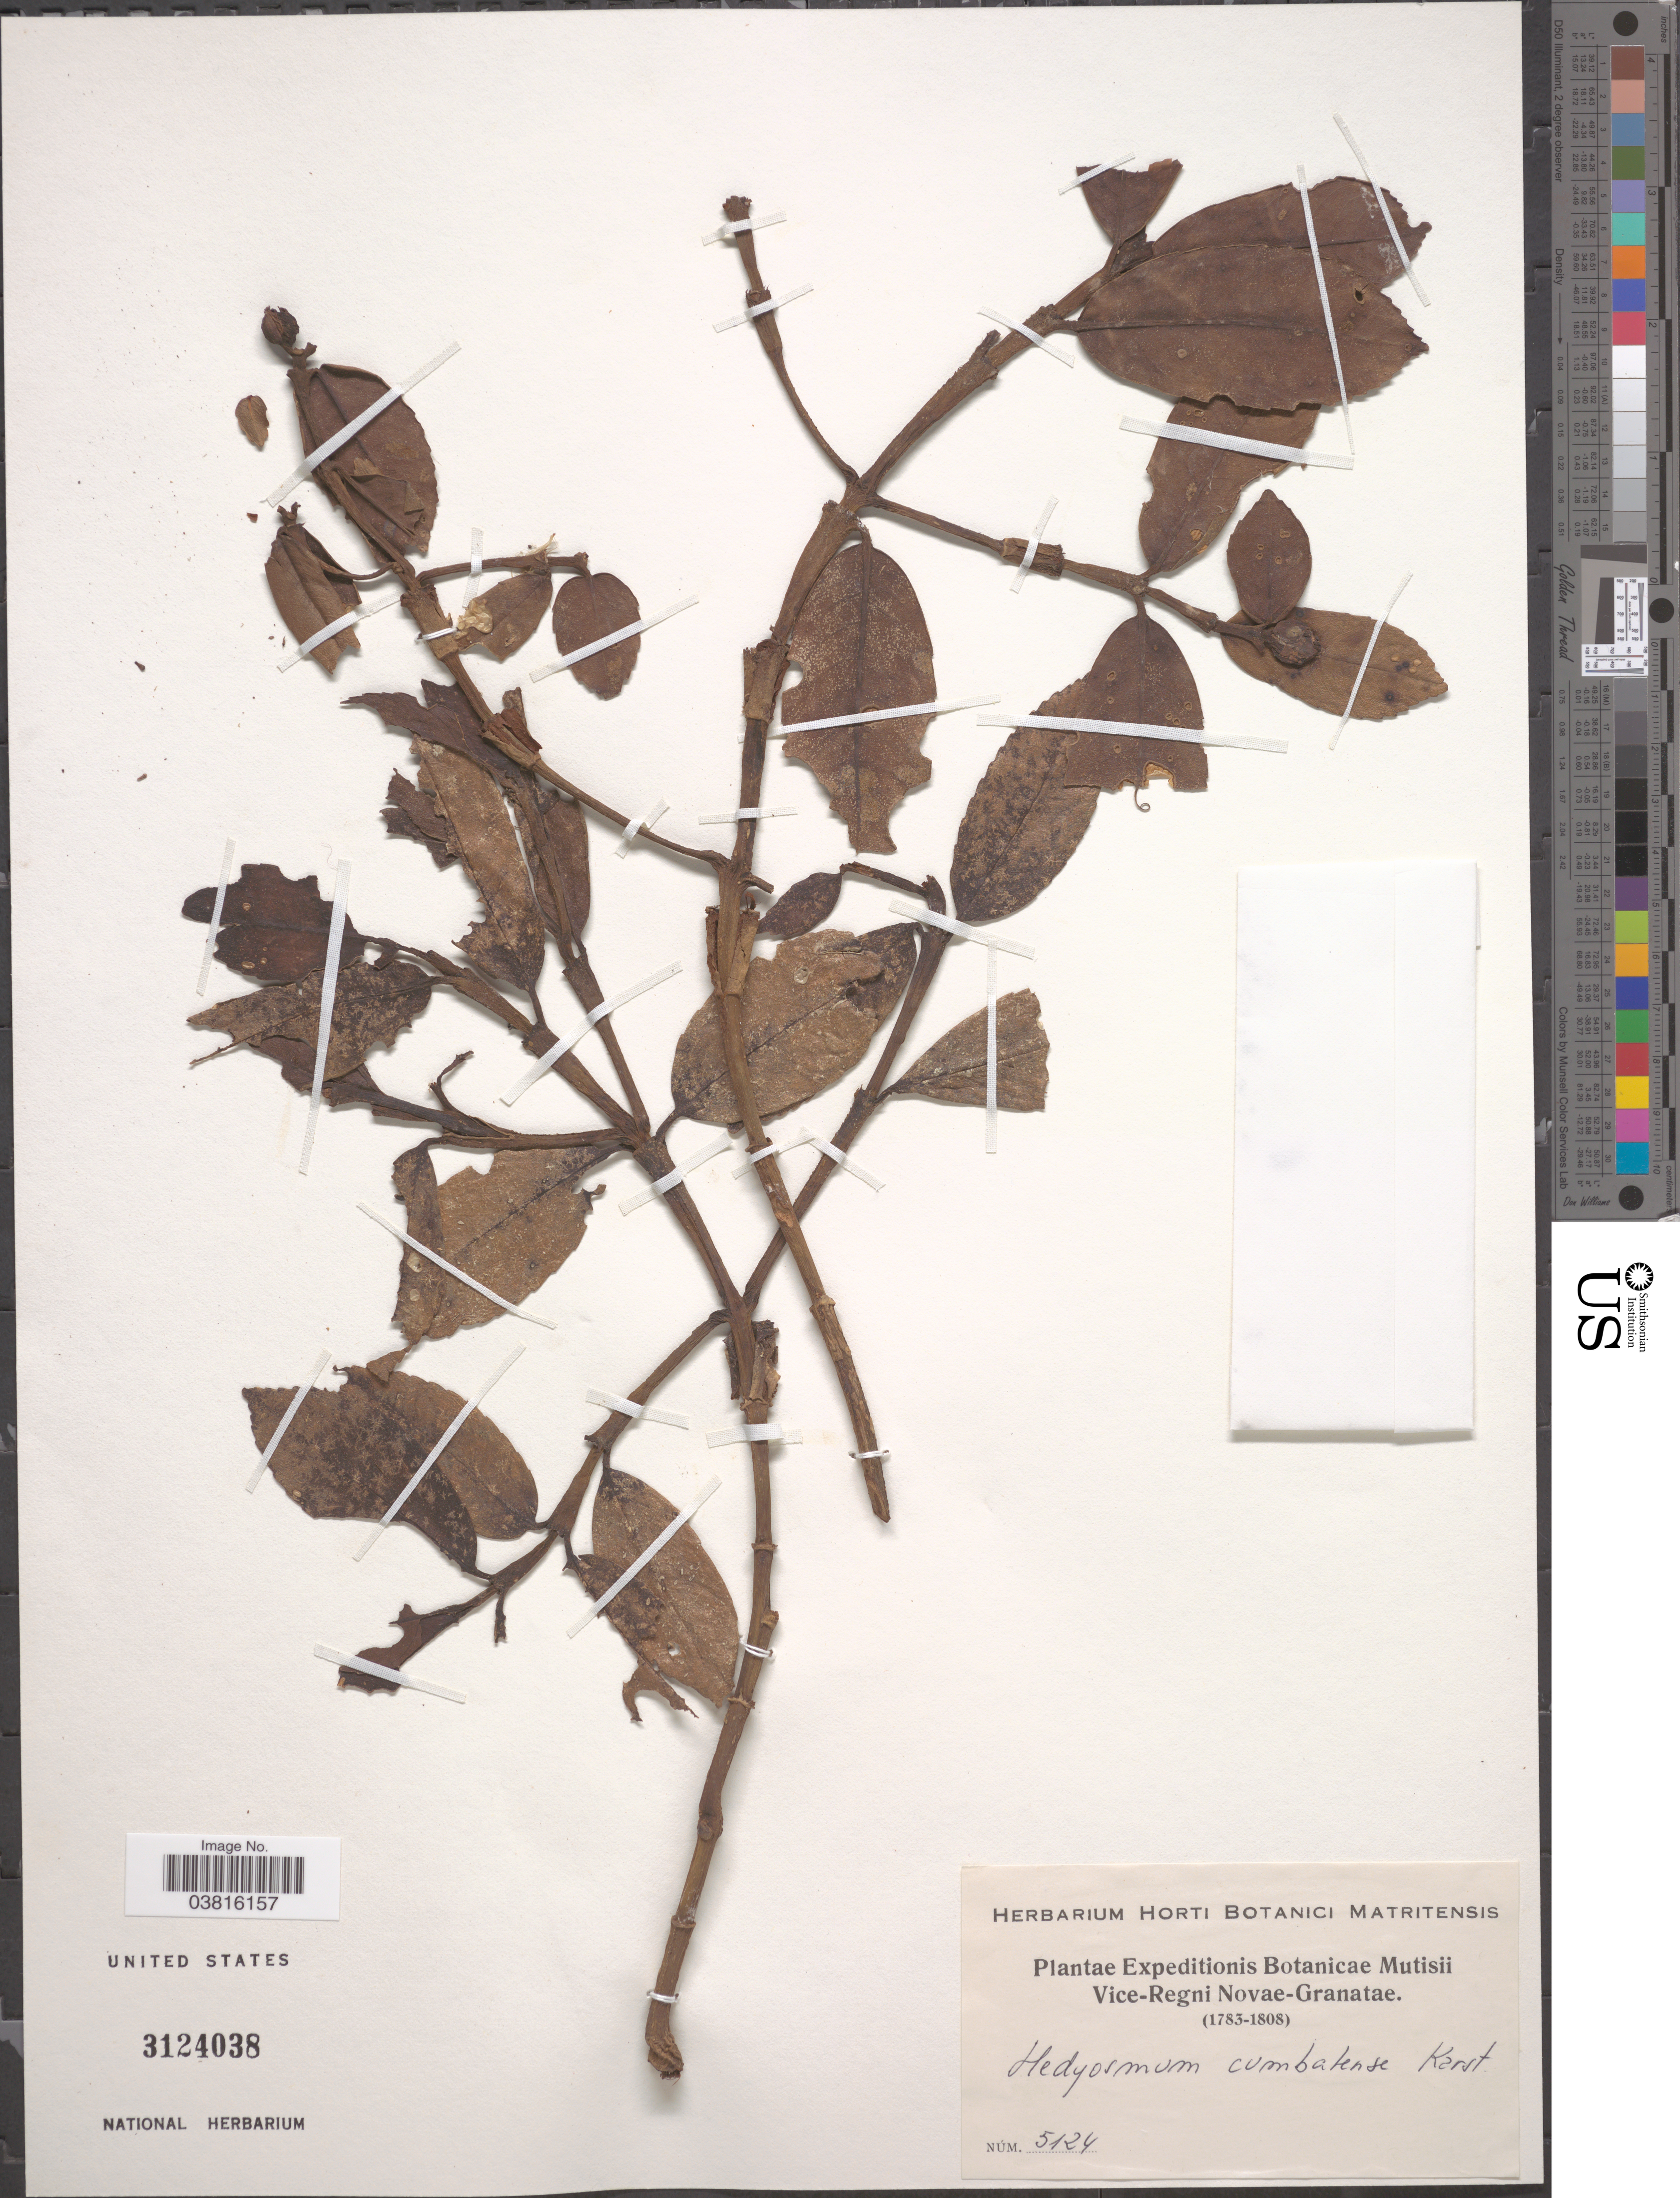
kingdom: Plantae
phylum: Tracheophyta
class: Magnoliopsida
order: Chloranthales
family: Chloranthaceae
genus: Hedyosmum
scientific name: Hedyosmum cumbalense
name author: H. Karst.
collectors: Expeditions Botanicae Mutisii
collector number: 5124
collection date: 1783/1808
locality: Vice-Regni Novae-Granatae.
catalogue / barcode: US 3124038